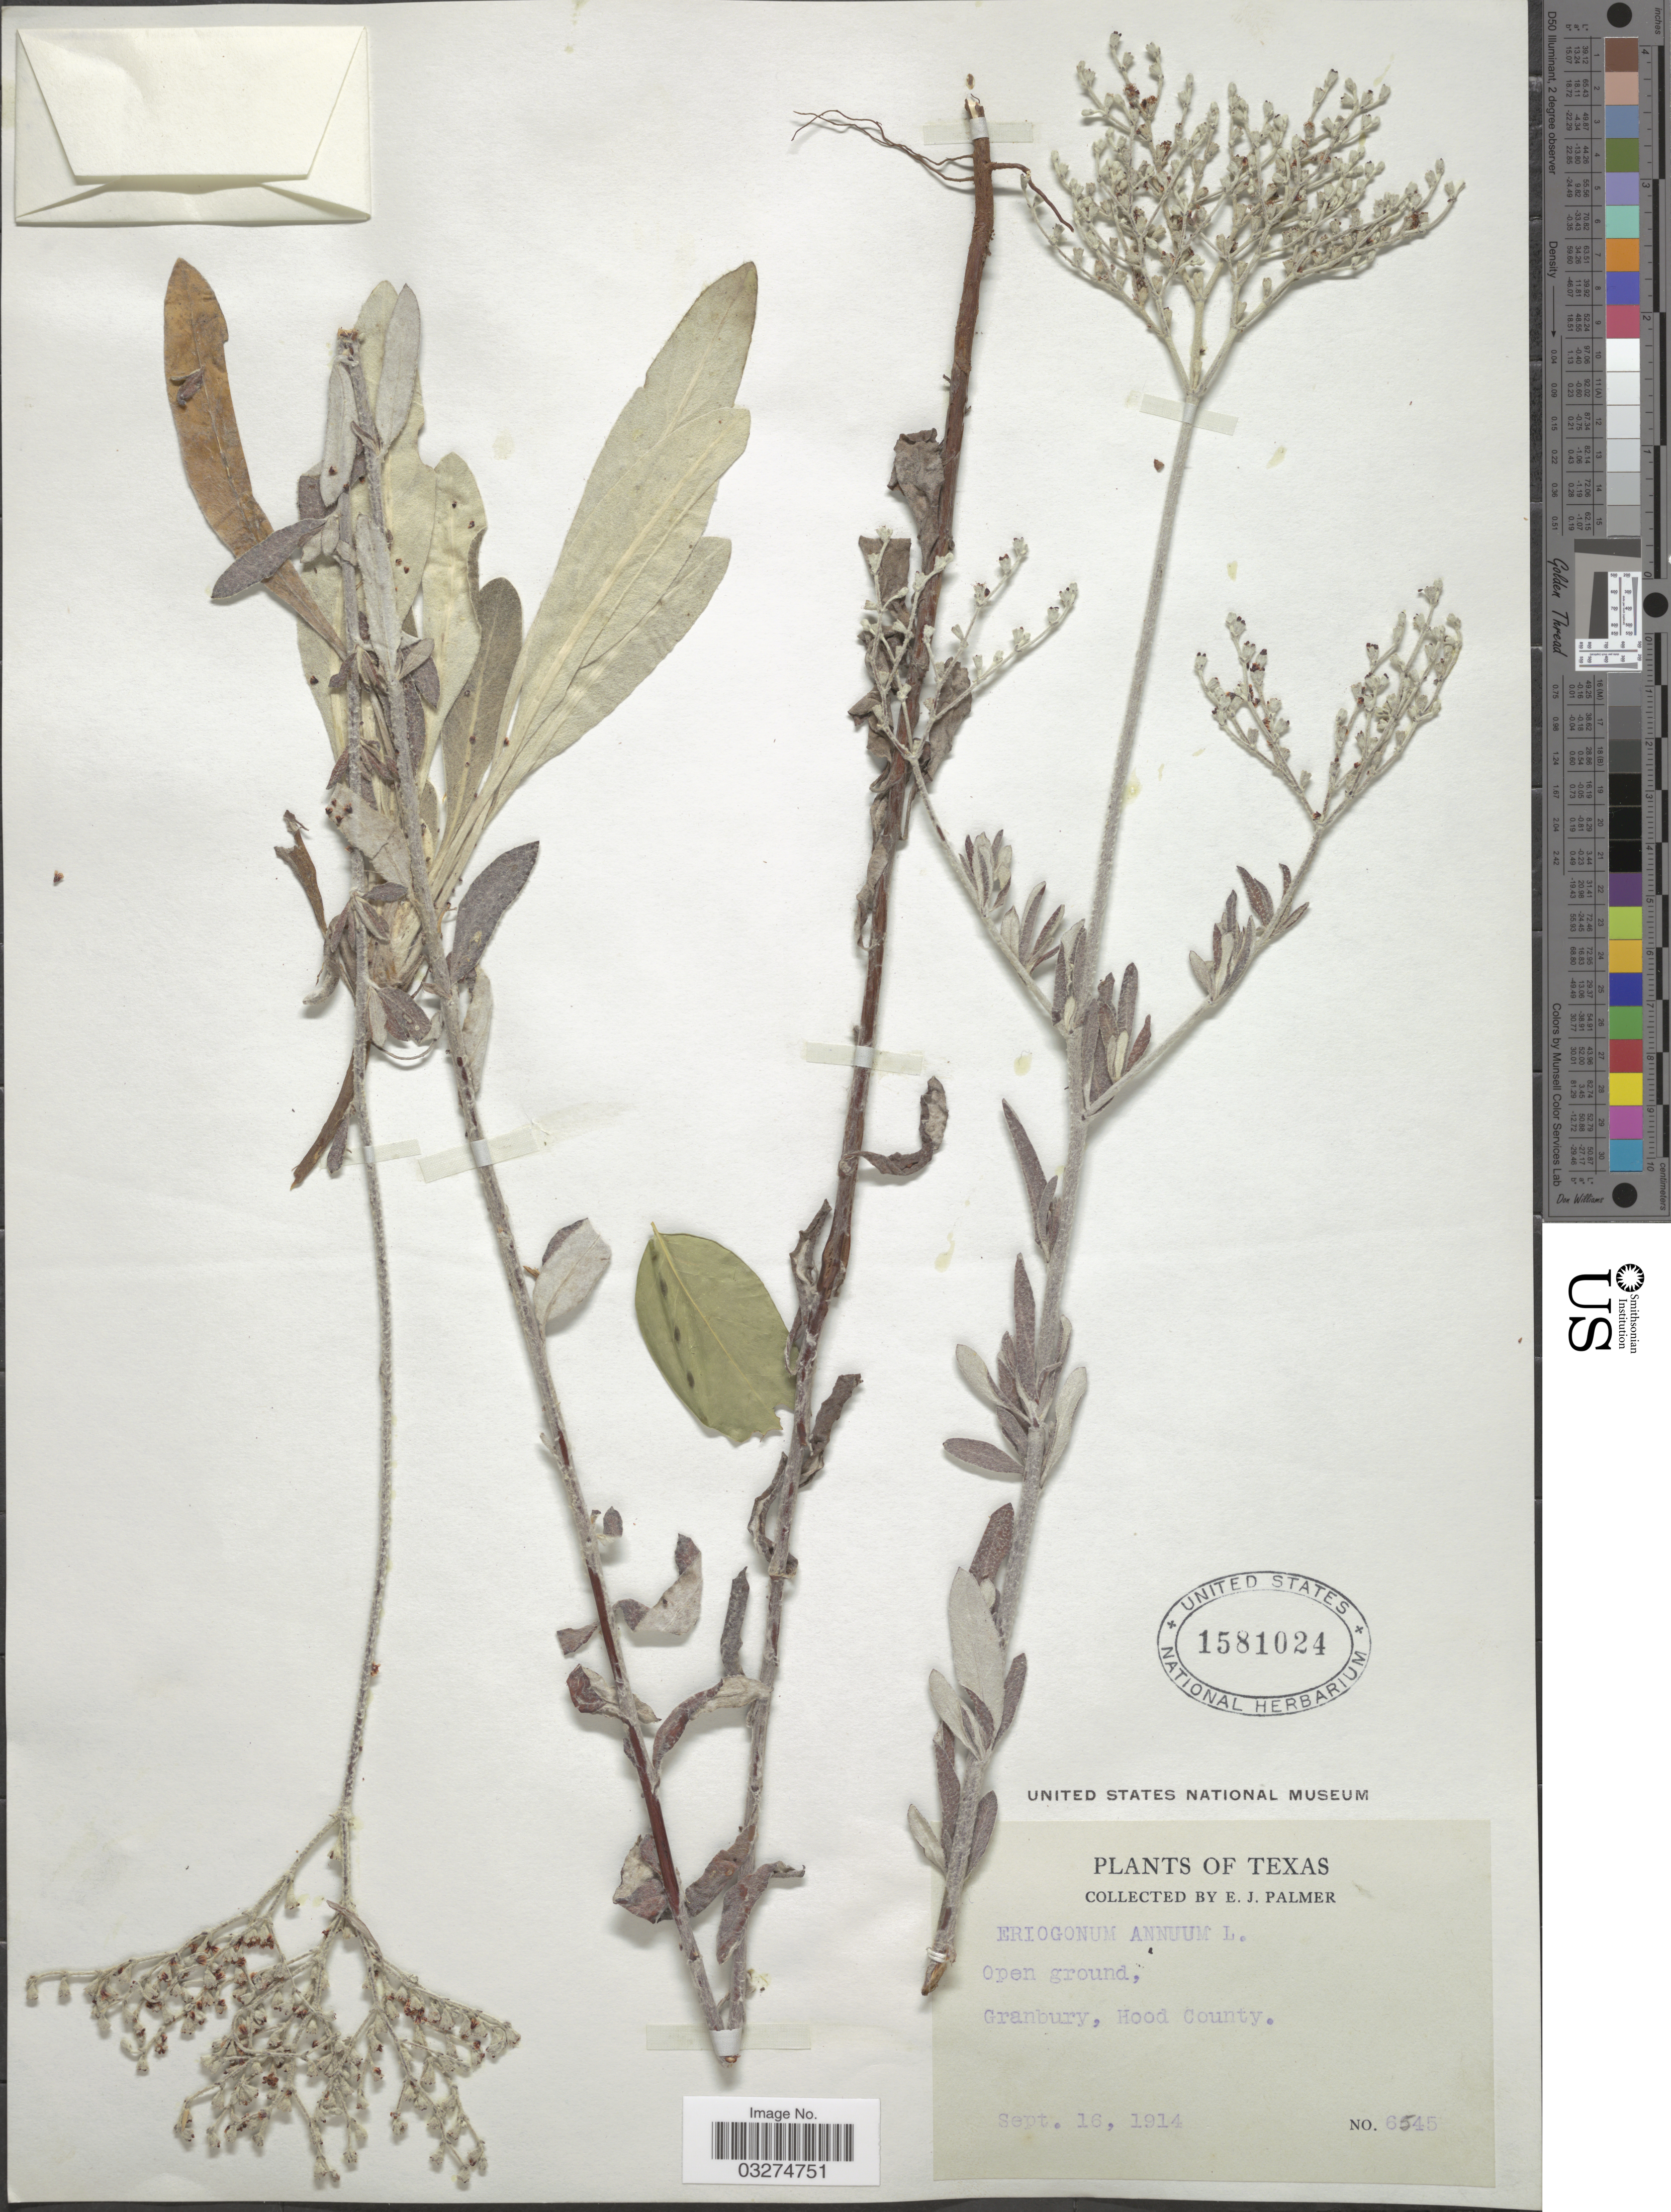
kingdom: Plantae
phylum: Tracheophyta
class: Magnoliopsida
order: Caryophyllales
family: Polygonaceae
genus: Eriogonum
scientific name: Eriogonum annuum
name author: Nutt.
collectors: E. J. Palmer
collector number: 6545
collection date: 1914-09-16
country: United States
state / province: Texas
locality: Granbury, Hood County.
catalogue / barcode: US 1581024